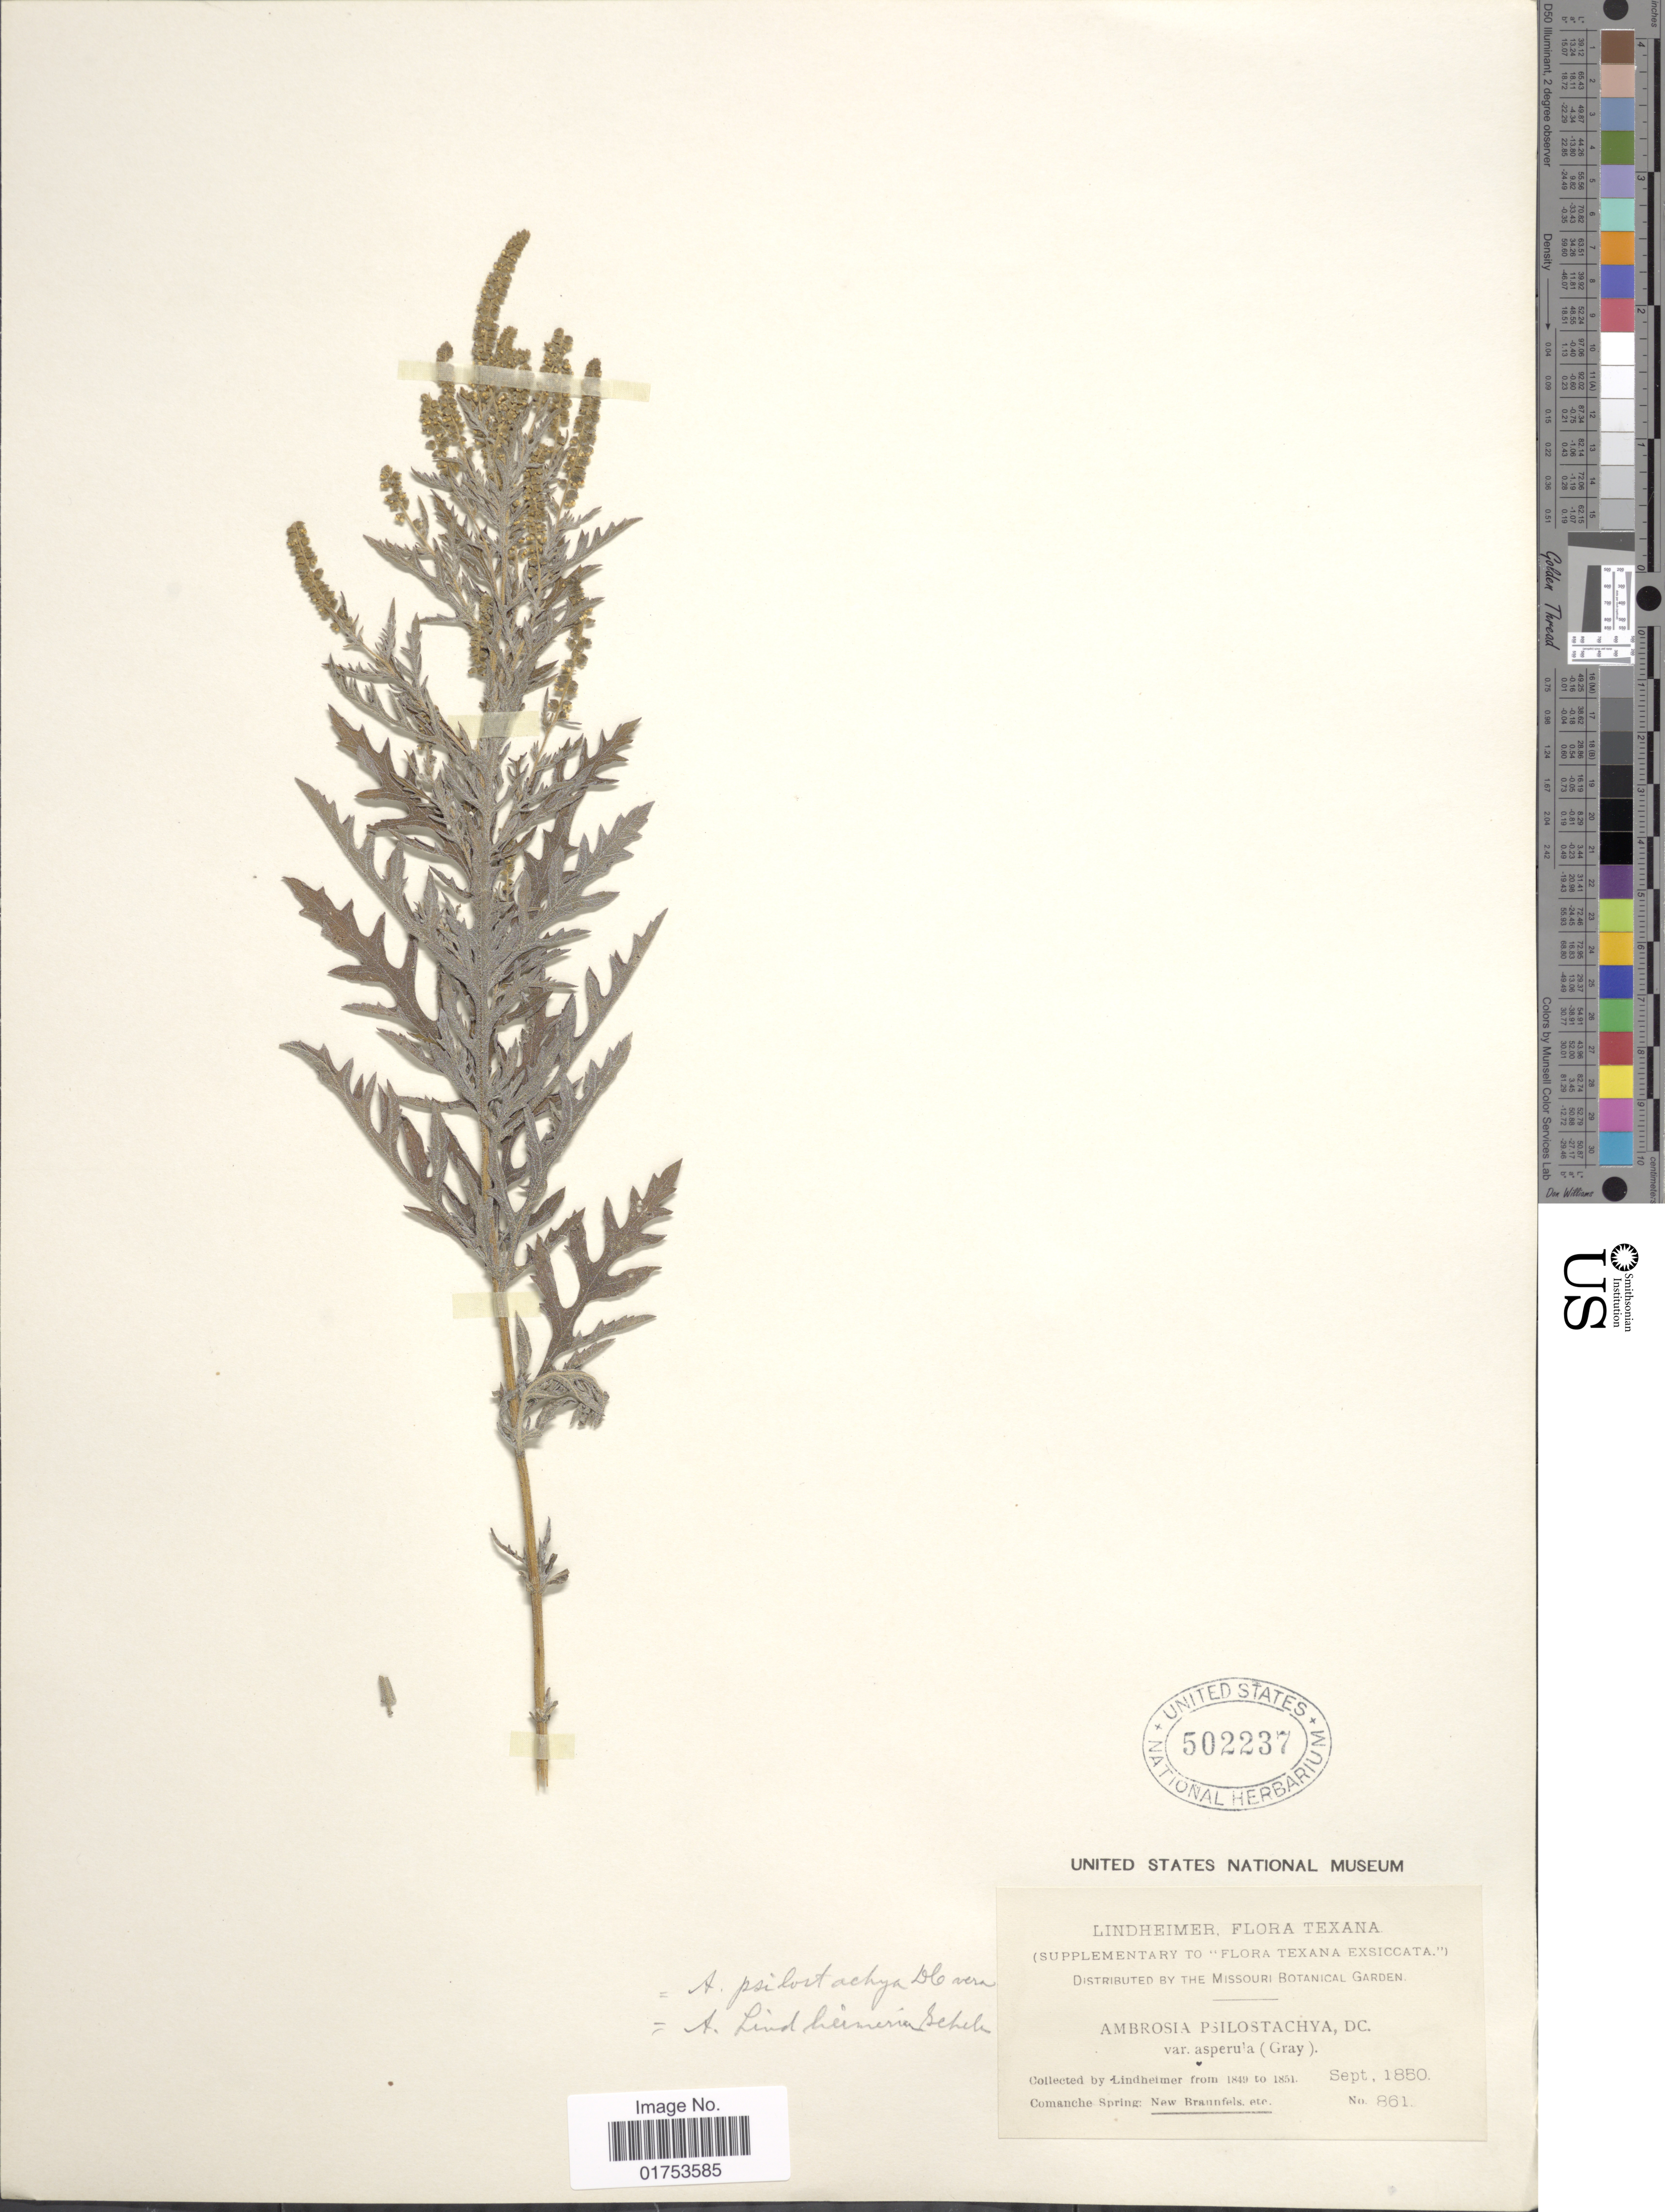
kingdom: Plantae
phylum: Tracheophyta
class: Magnoliopsida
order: Asterales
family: Asteraceae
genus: Ambrosia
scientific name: Ambrosia psilostachya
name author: DC.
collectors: -. Lindheimer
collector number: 861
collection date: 1850-09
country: United States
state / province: Texas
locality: Comanche Spring: New Braunfels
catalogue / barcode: US 502237